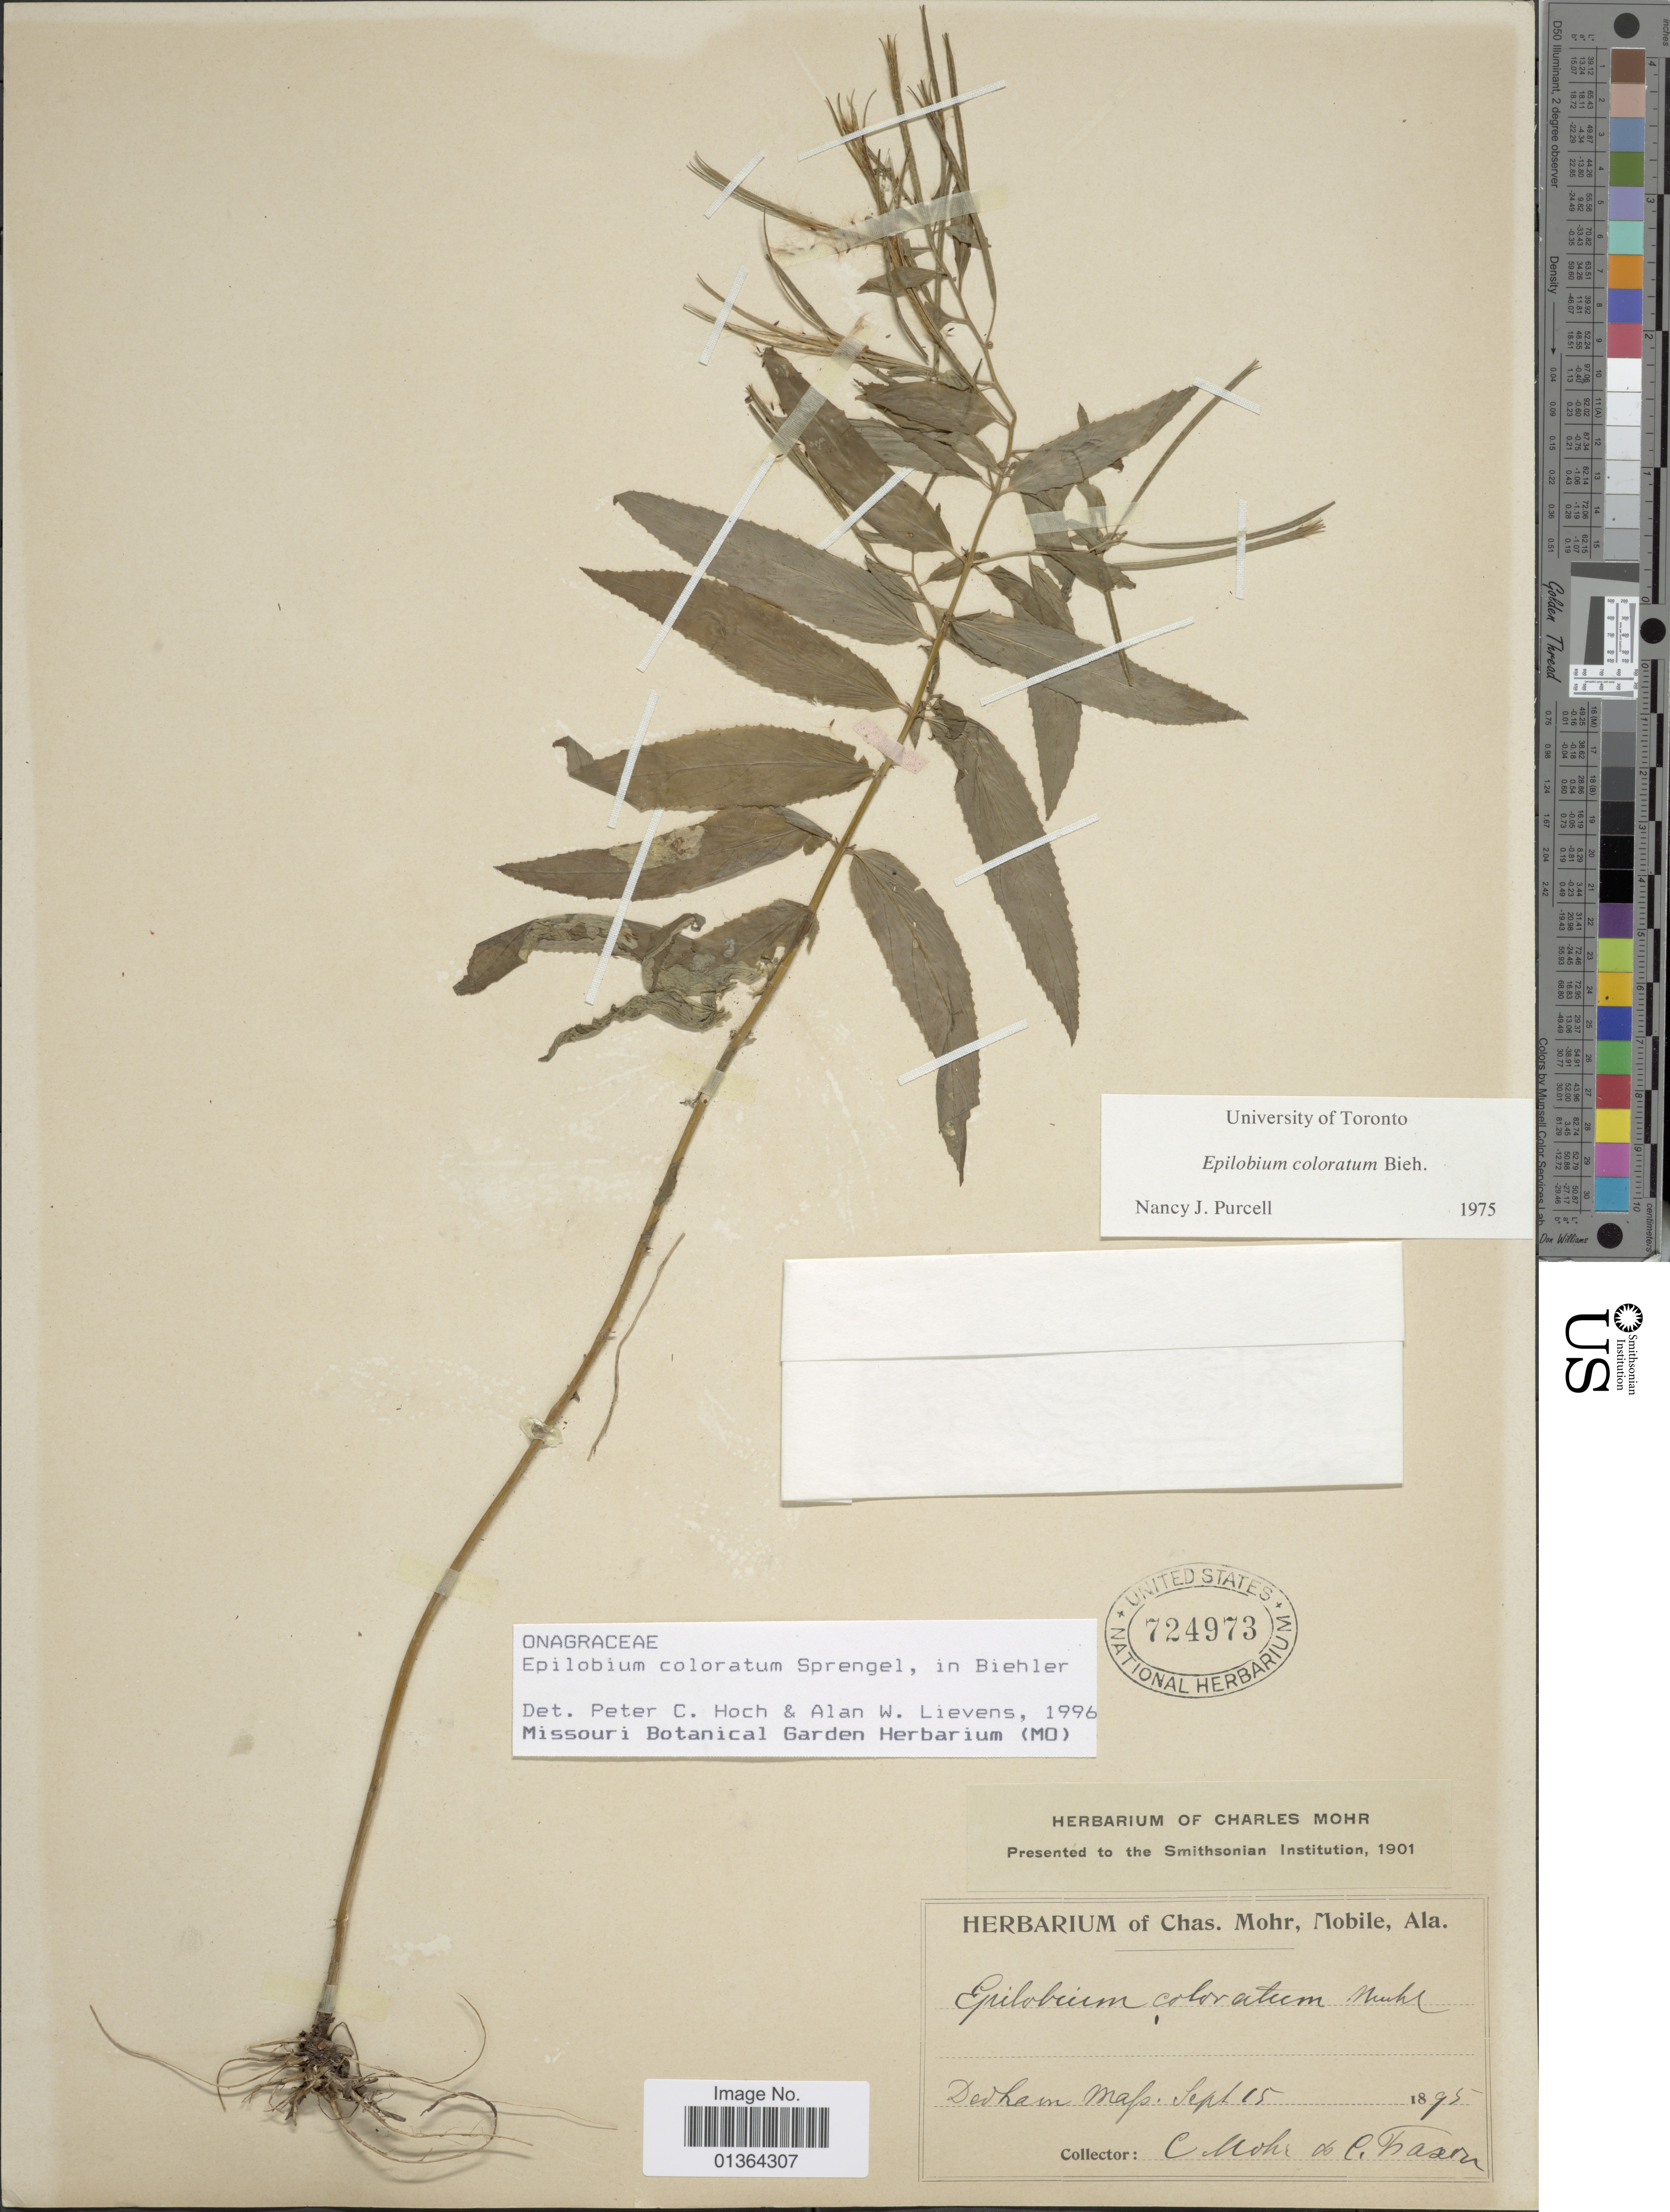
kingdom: Plantae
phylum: Tracheophyta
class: Magnoliopsida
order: Myrtales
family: Onagraceae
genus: Epilobium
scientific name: Epilobium coloratum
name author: Biehler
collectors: C. T. Mohr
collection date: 1895-09-15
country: United States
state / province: Massachusetts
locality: Dedham, Mass.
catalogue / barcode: US 724973